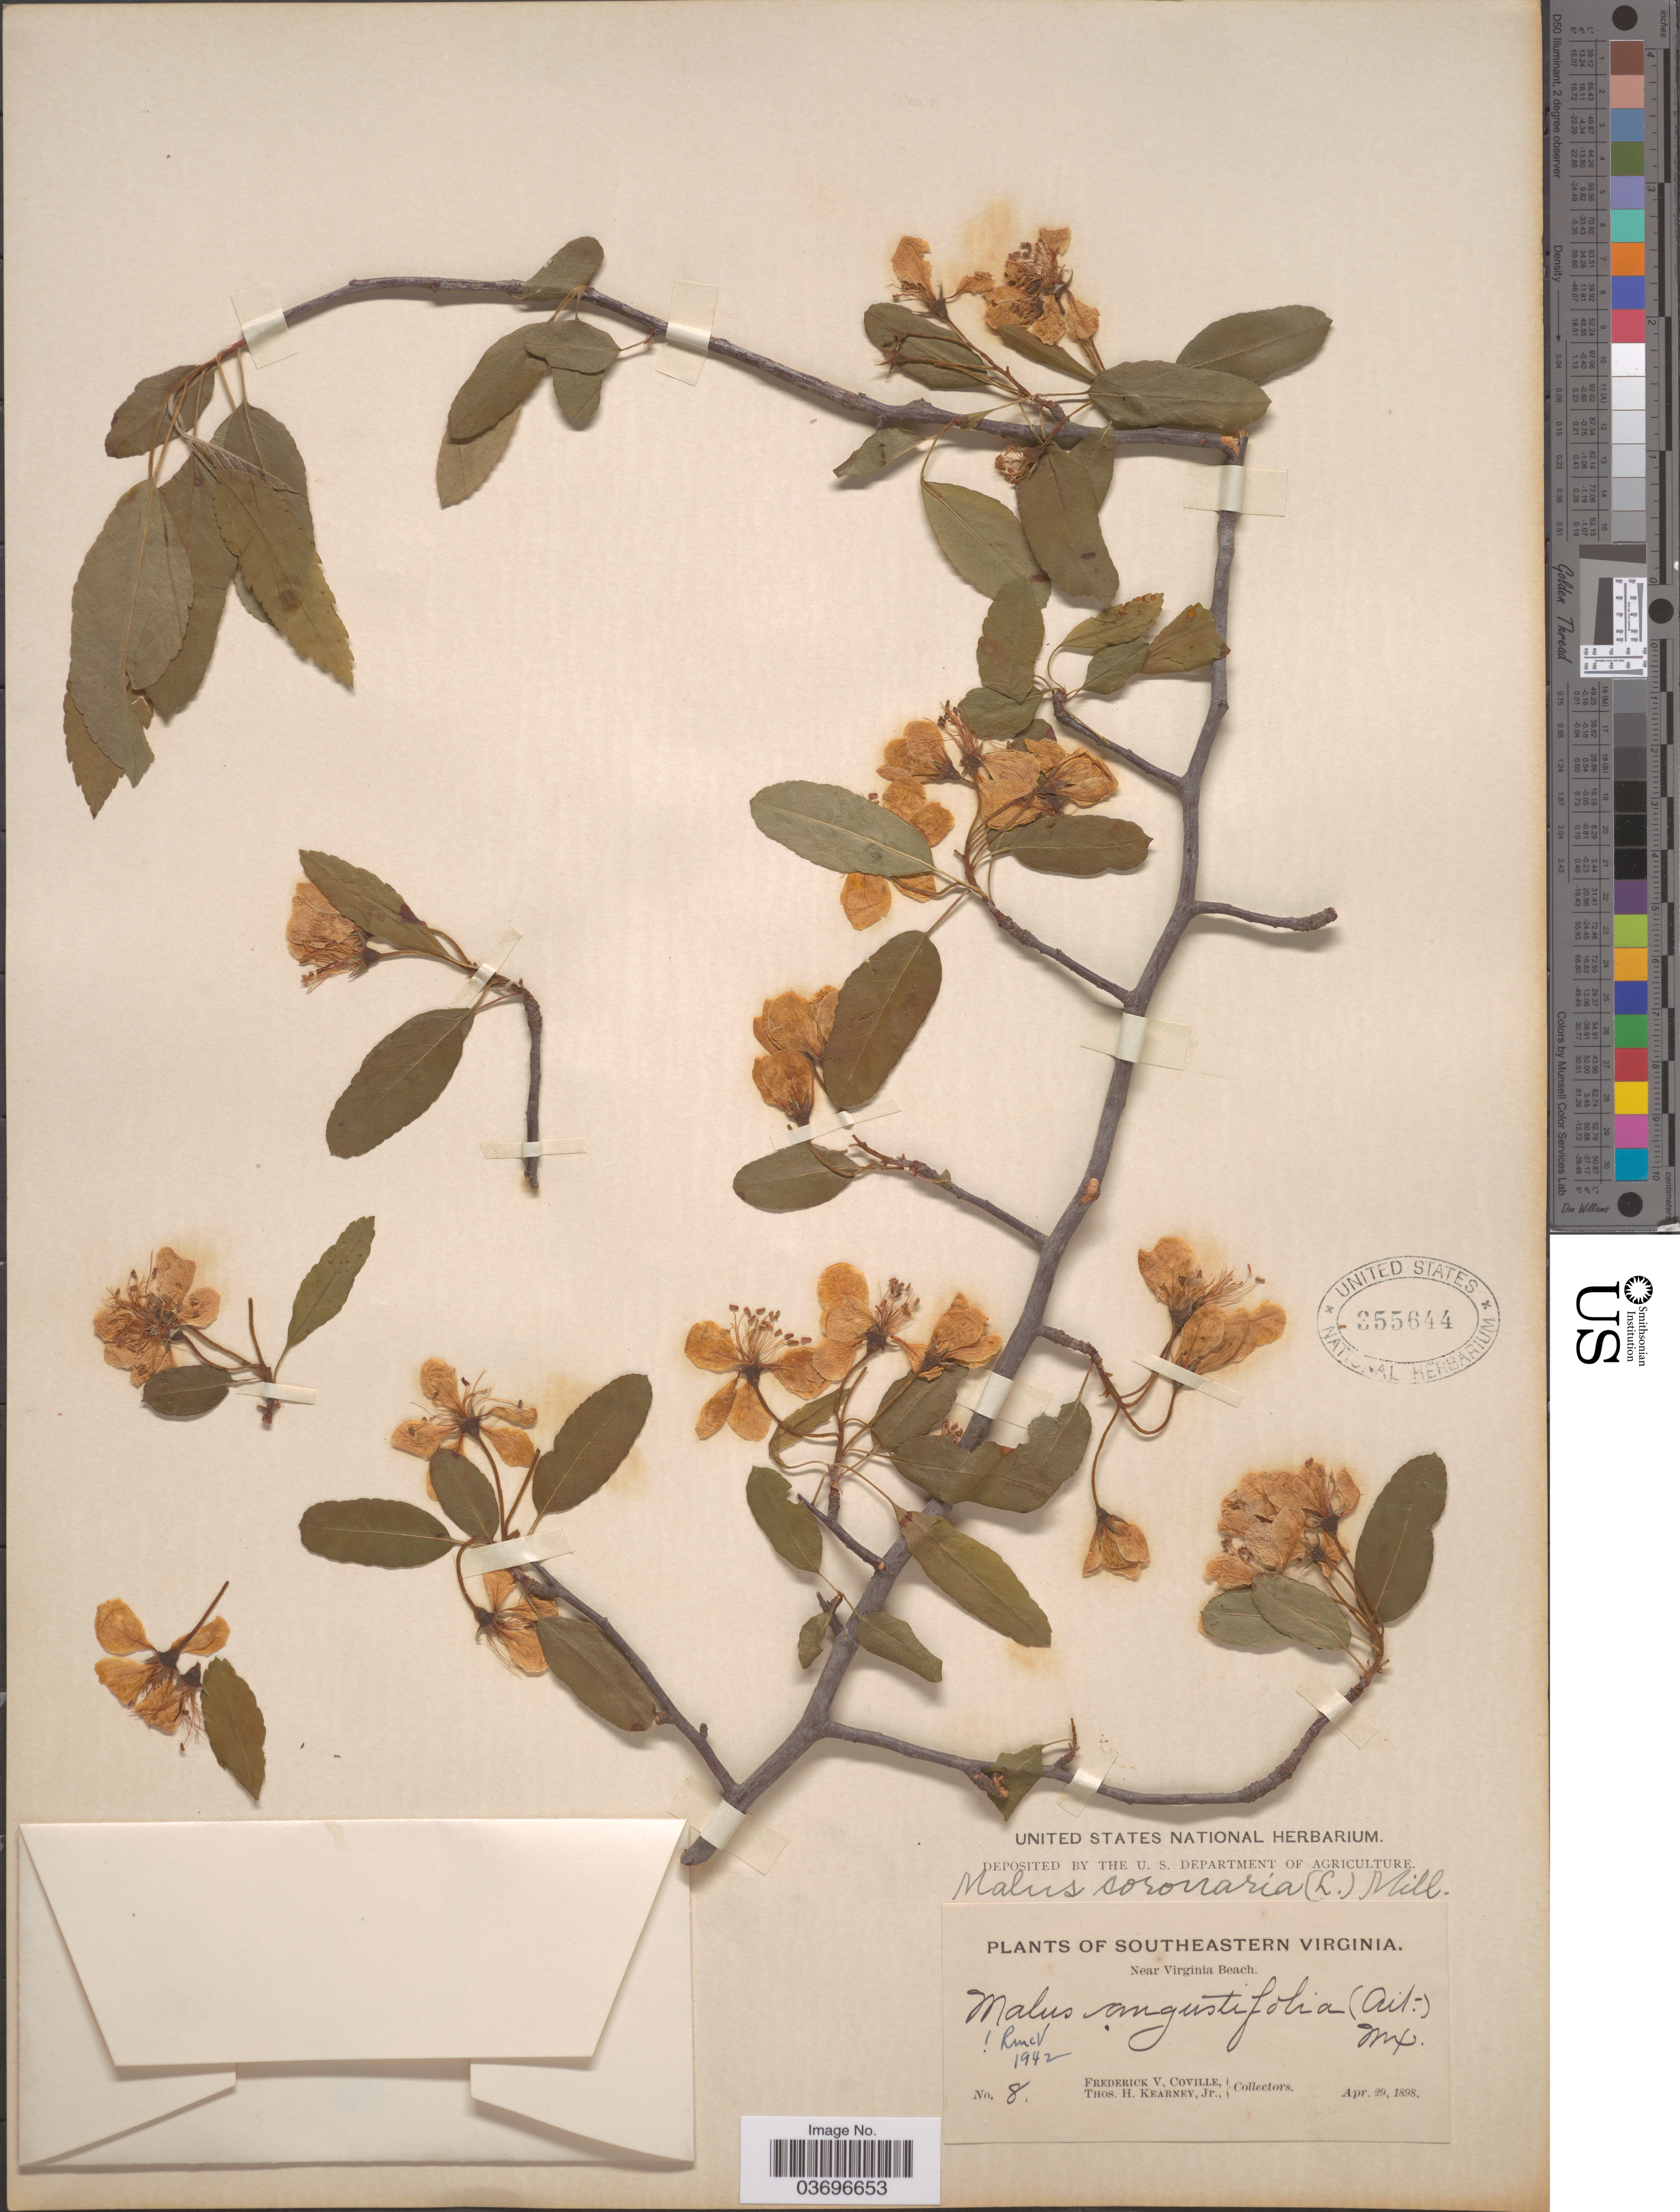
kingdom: Plantae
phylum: Tracheophyta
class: Magnoliopsida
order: Rosales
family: Rosaceae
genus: Malus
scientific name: Malus angustifolia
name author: (Aiton) Michx.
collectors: F. V. Coville & T. H. Kearney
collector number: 8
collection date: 1898-04-29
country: United States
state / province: Virginia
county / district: City of Virginia Beach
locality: Southeastern Virginia. Near Virginia Beach.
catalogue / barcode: US 355644